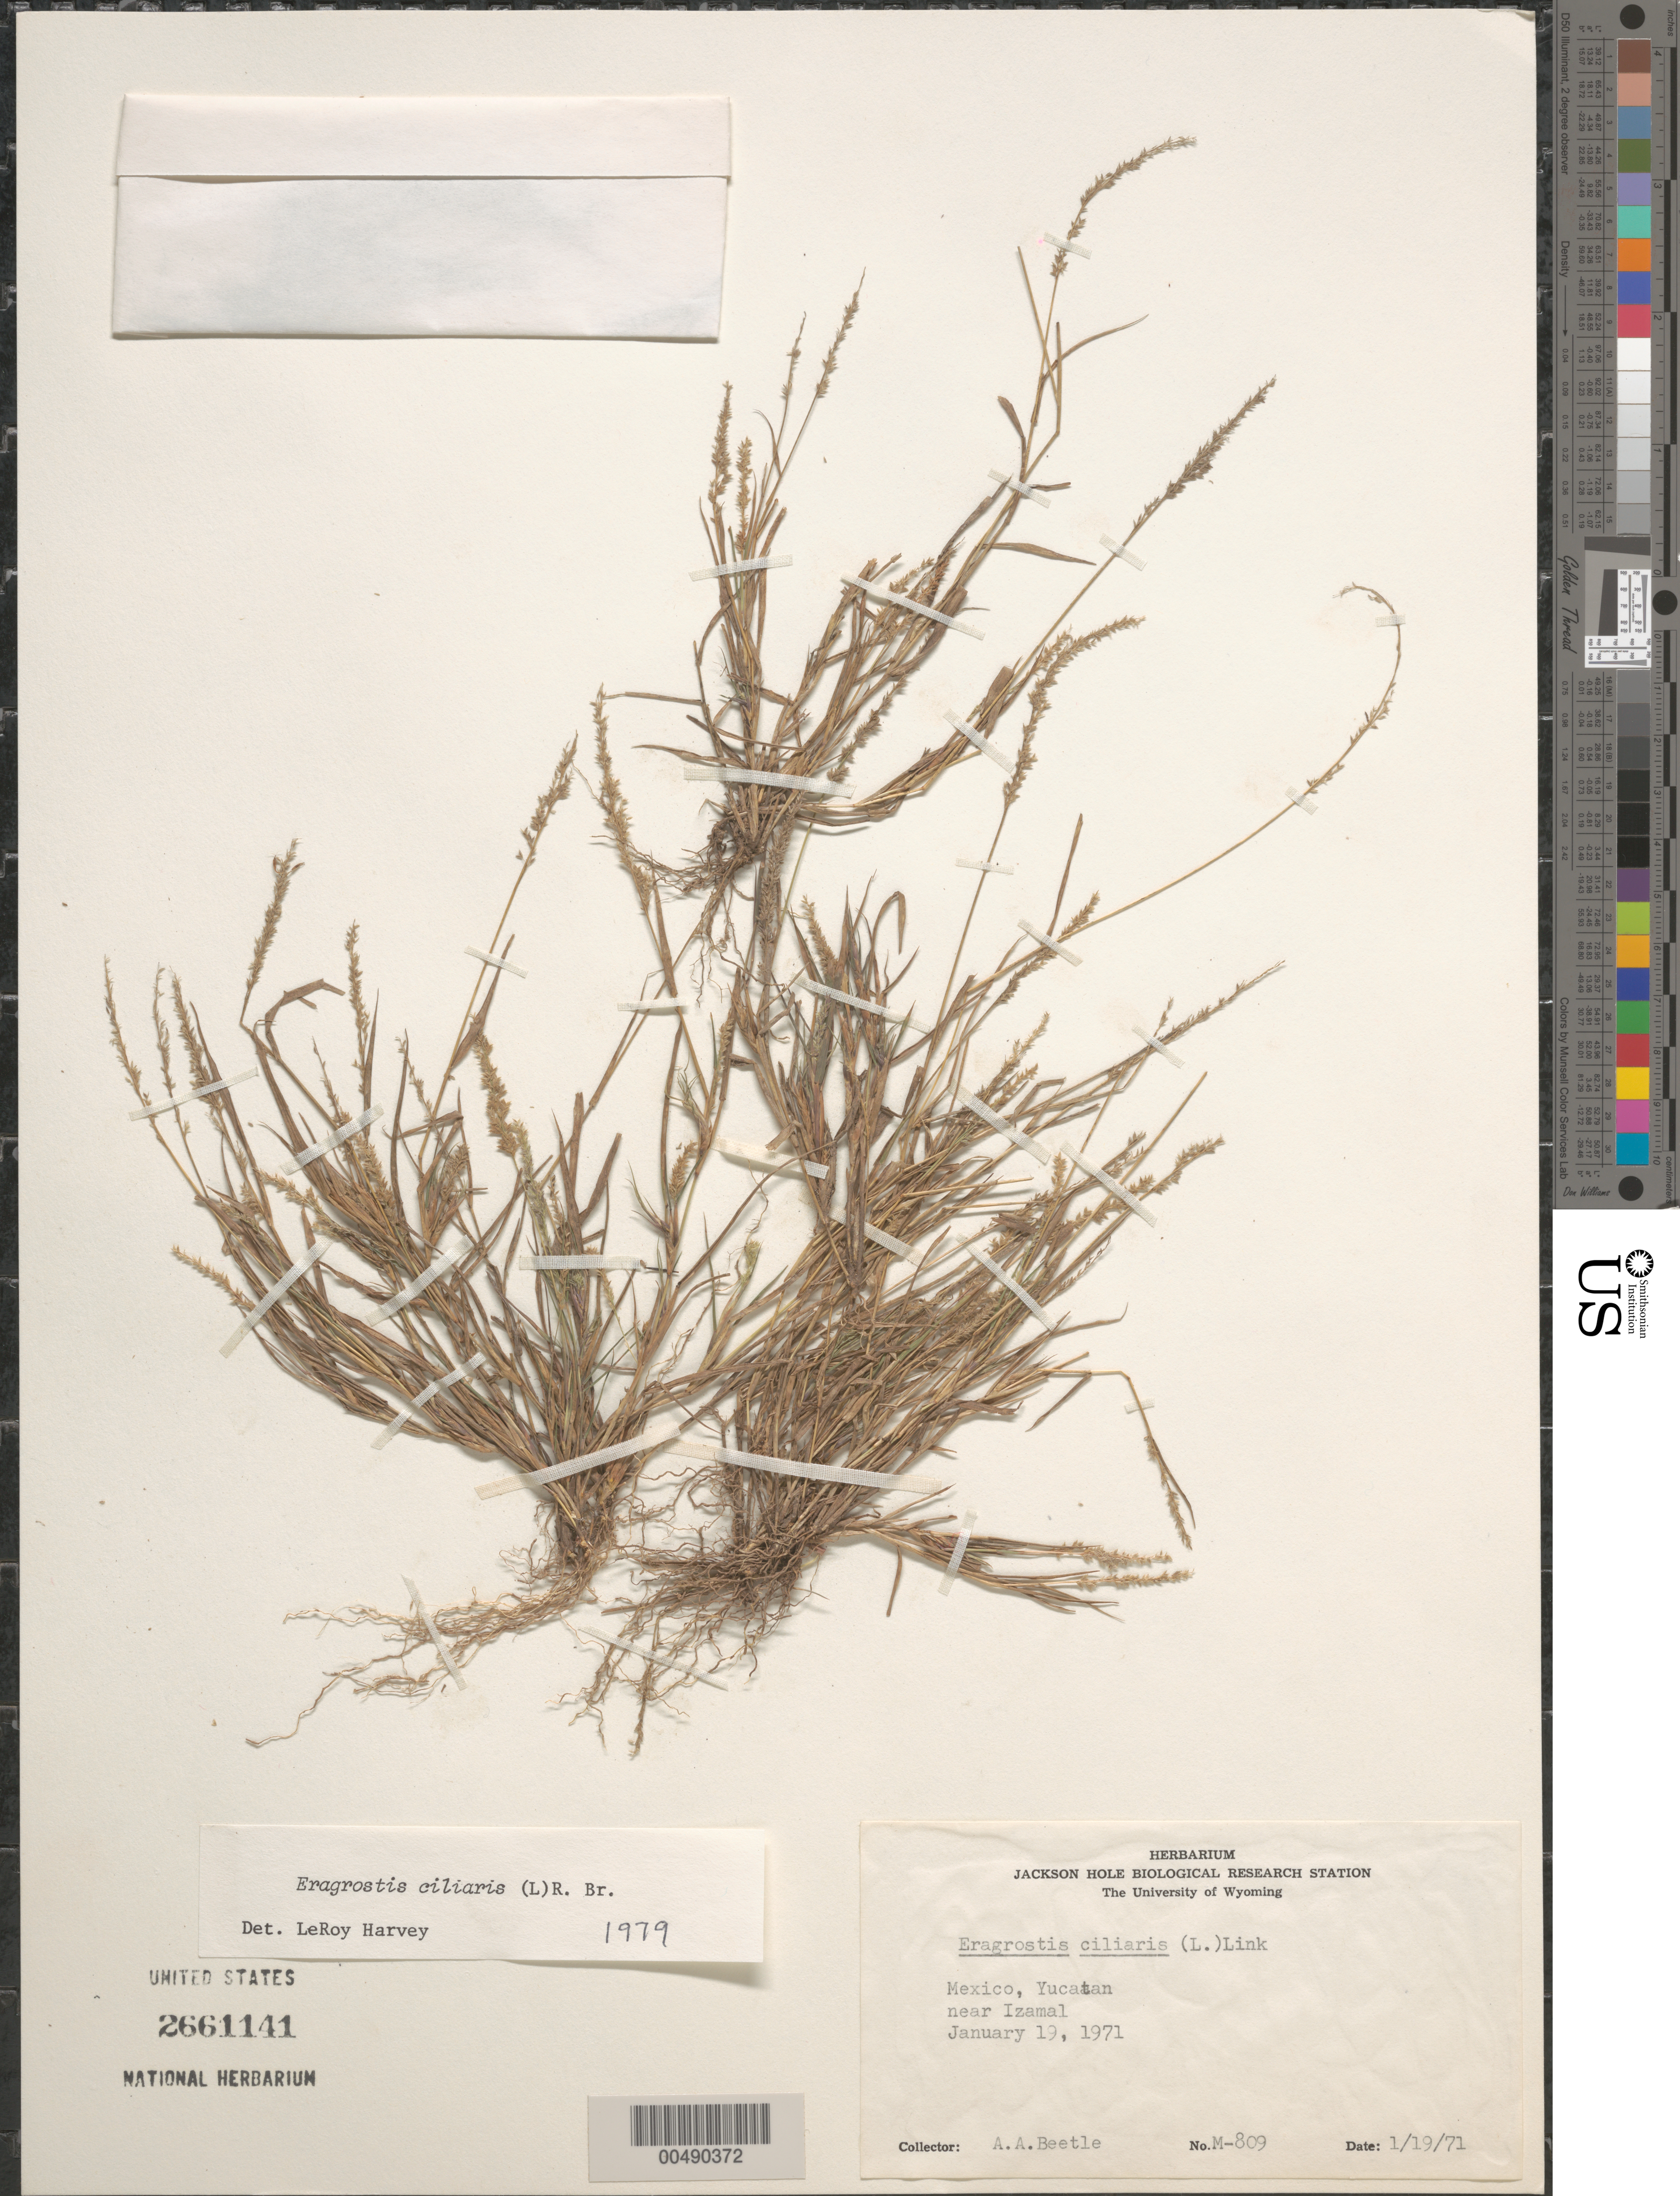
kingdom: Plantae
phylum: Tracheophyta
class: Liliopsida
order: Poales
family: Poaceae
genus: Eragrostis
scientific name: Eragrostis ciliaris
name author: (L.) R. Br.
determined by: Harvey, L. H.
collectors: A. A. Beetle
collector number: M-809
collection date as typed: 19 Jan 1971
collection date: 1971-01-19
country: Mexico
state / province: Yucatan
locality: Near Izamal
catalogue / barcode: US 2661141